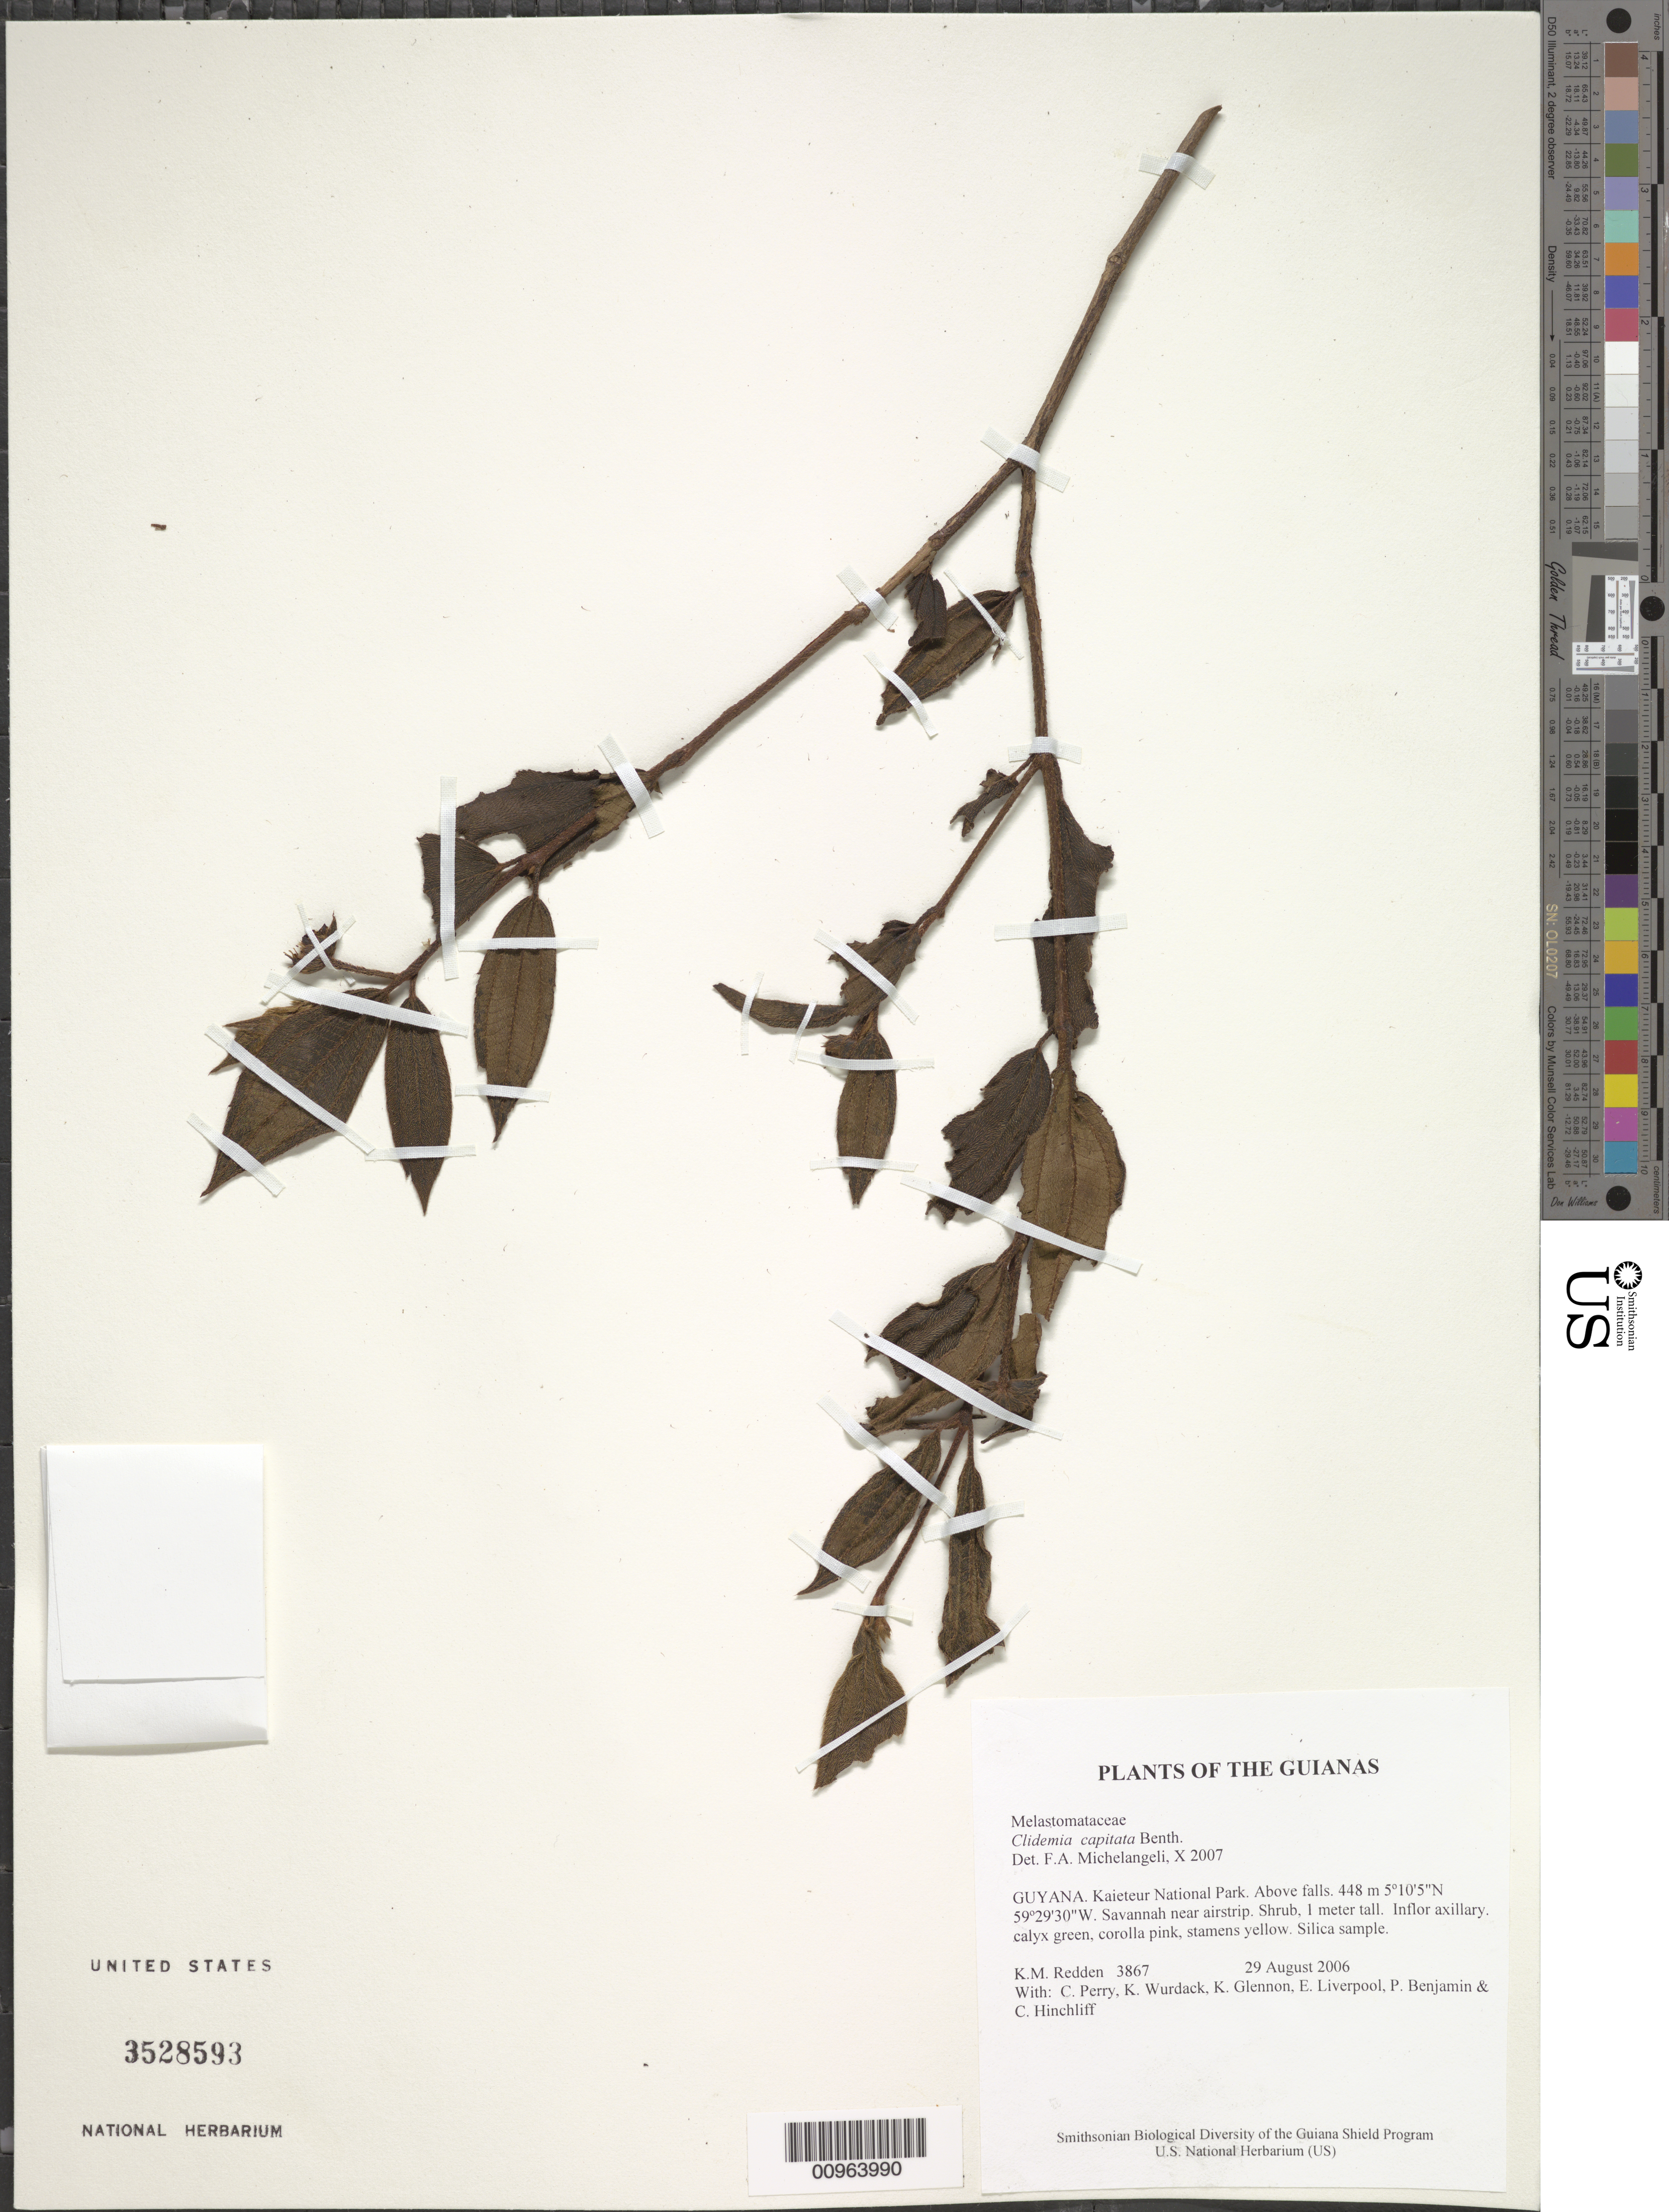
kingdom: Plantae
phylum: Tracheophyta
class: Magnoliopsida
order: Myrtales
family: Melastomataceae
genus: Clidemia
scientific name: Clidemia capitata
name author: Benth.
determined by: Michelangeli, F. A.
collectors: K. M. Redden, C. Perry, K. Wurdack, K. Glennon, E. Liverpool, P. Benjamin & C. E. Hinchliff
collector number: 3867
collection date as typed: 29 August 2006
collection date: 2006-08-29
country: Guyana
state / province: Potaro-Siparuni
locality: Kaieteur National Park. Above falls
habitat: Savanna near airstrip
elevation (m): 448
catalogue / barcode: US 3528593